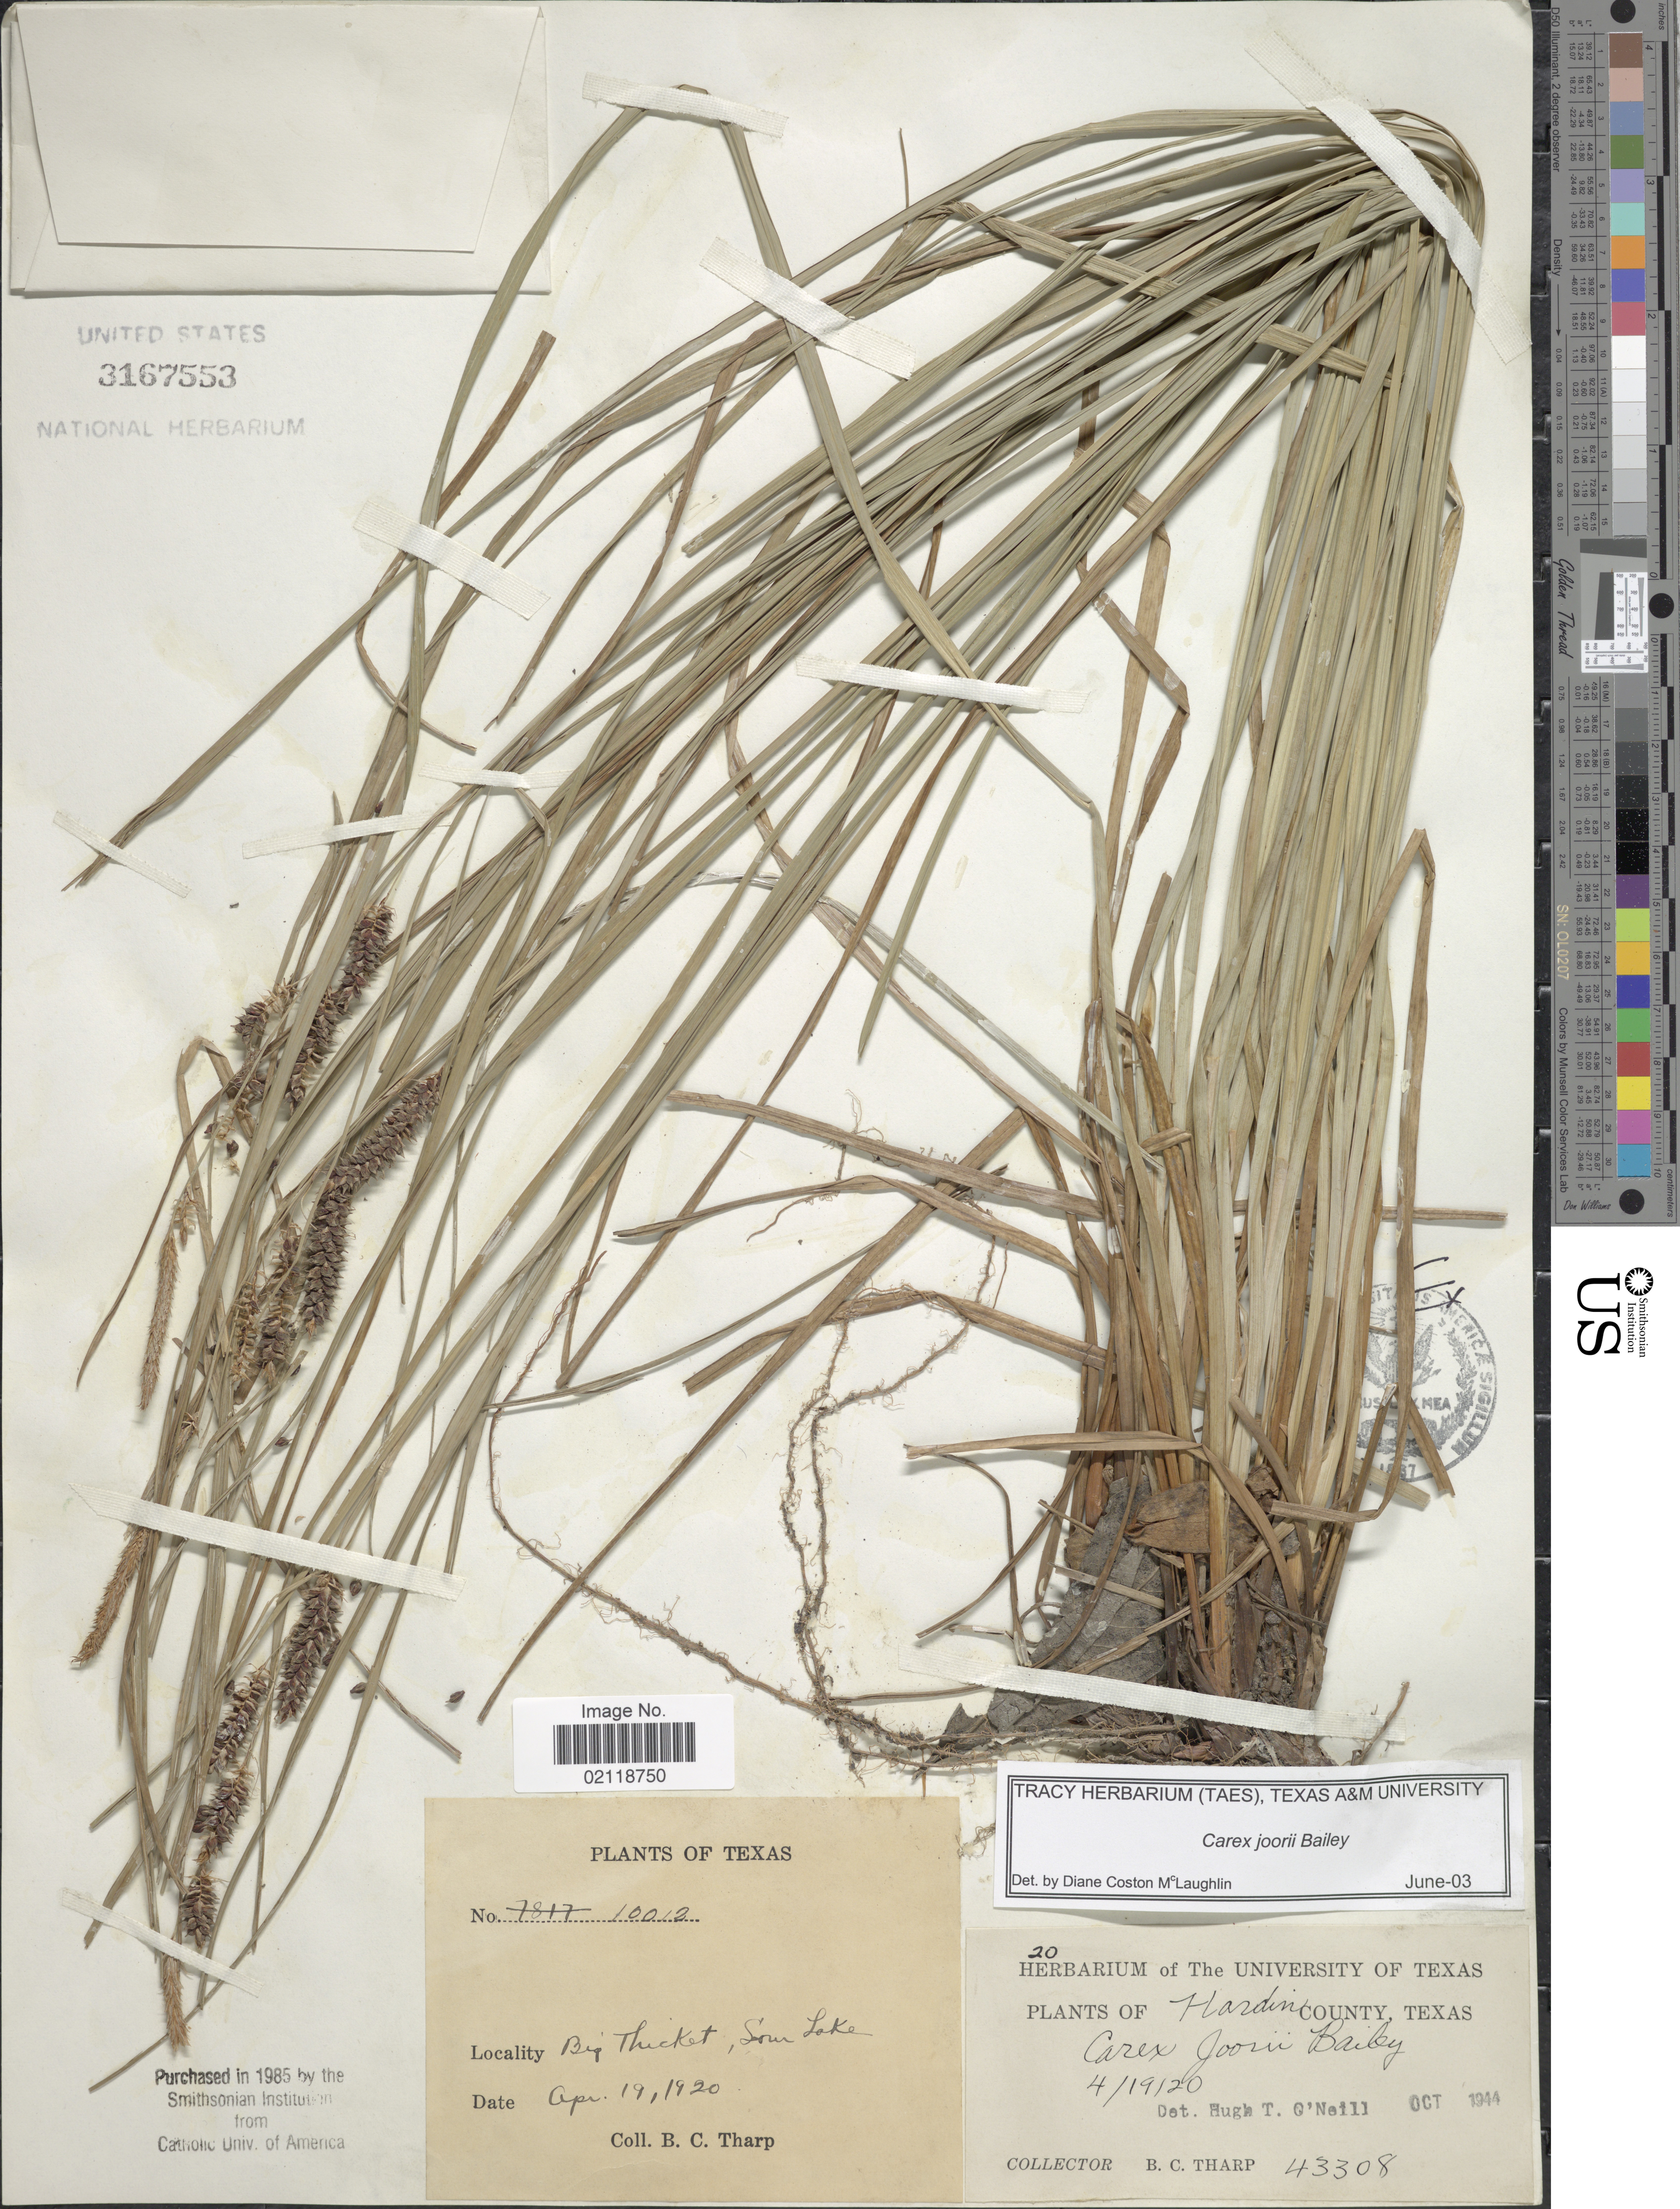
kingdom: Plantae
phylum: Tracheophyta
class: Liliopsida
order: Poales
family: Cyperaceae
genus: Carex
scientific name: Carex joorii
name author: L.H. Bailey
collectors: B. C. Tharp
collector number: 10012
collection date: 1920-04-19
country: United States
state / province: Texas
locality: Big Thicket, Sour Lake, Hardin County.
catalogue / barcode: US 3167553